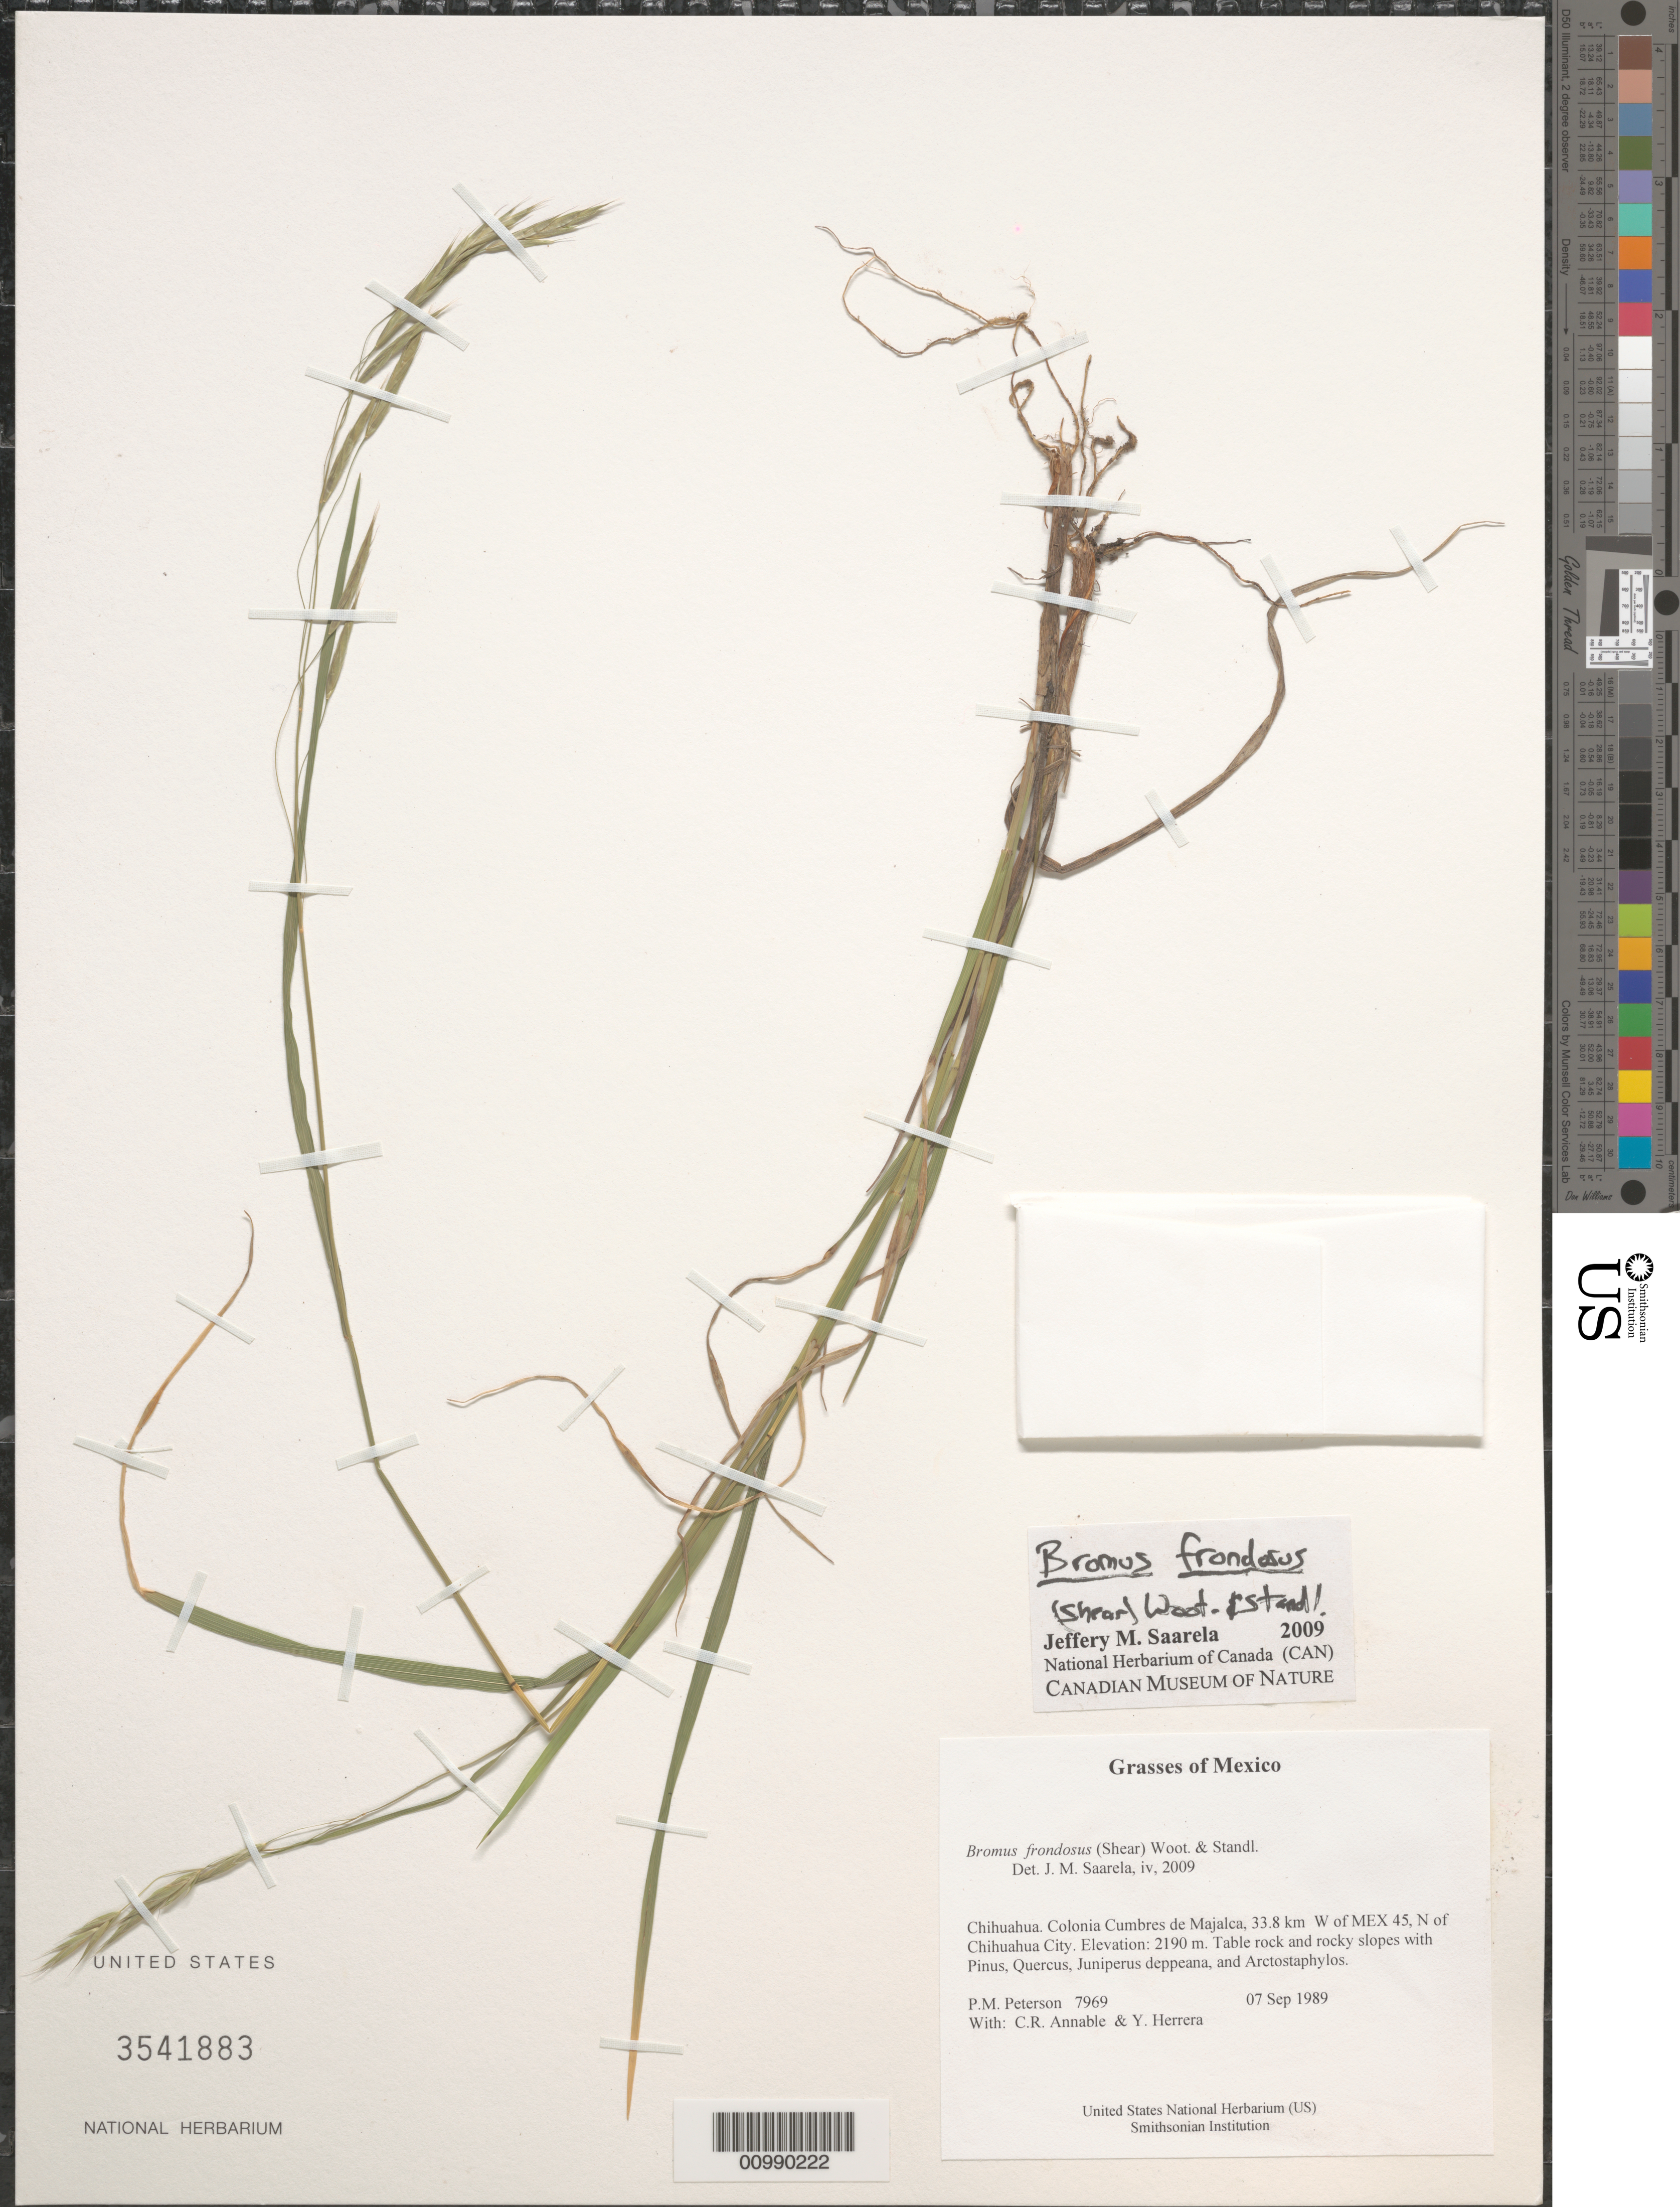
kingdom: Plantae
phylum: Tracheophyta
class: Liliopsida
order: Poales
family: Poaceae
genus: Bromus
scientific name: Bromus frondosus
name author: (Shear) Wooton & Standl.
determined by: Saarela, J. M., (CAN), Canadian Museum of Nature (CANADA)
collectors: P. M. Peterson, C. R. Annable & Y. Herrera Arrieta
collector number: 07969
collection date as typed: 07 Sep 1989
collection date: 1989-09-07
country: Mexico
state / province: Chihuahua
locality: Colonia Cumbres de Majalca, 33.8 km W of MEX 45, N of Chihuahua City.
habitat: Table rock and rocky slopes with Pinus, Quercus, Juniperus deppeana, and Arctostaphylos.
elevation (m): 2190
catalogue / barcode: US 3541883